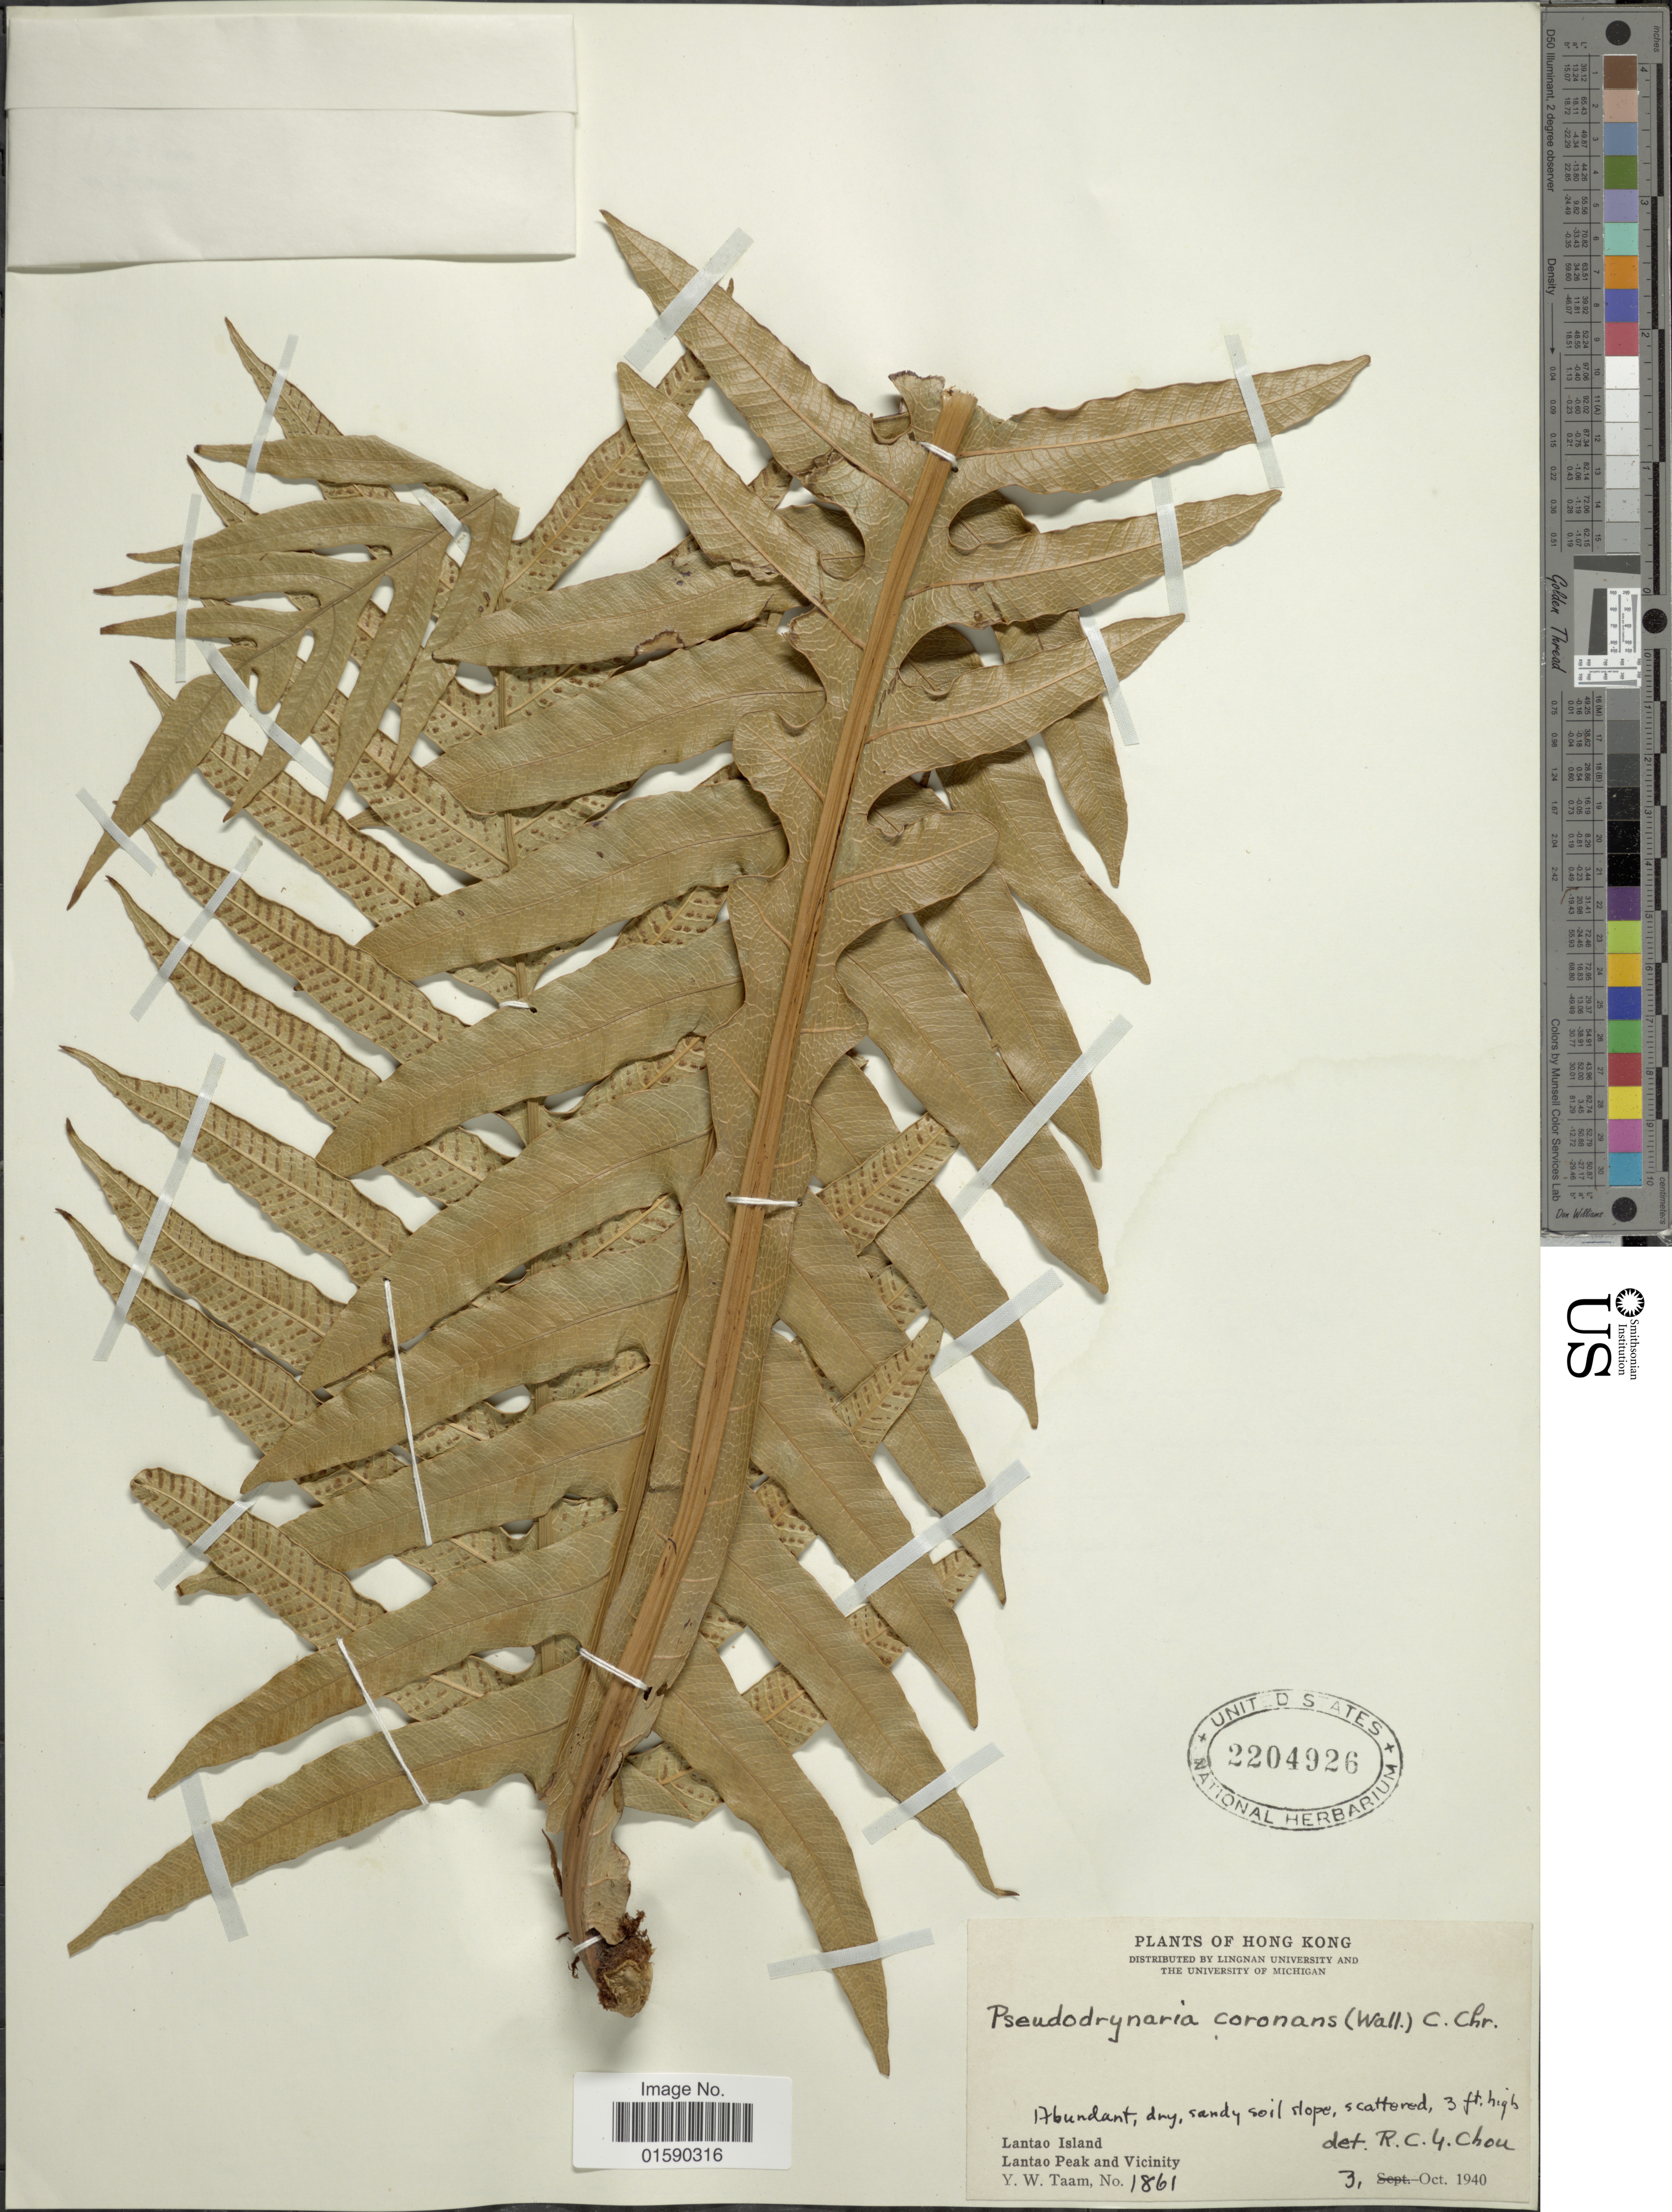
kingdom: Plantae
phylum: Tracheophyta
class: Polypodiopsida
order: Polypodiales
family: Polypodiaceae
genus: Aglaomorpha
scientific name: Aglaomorpha coronans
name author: (Wall. ex Mett.) Copel.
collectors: Y. W. Taam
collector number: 1861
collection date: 1940-10-03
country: China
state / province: Hong Kong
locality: Hong Kong, Lantao Island. Lantao Peak and Vicinity.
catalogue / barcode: US 2204926